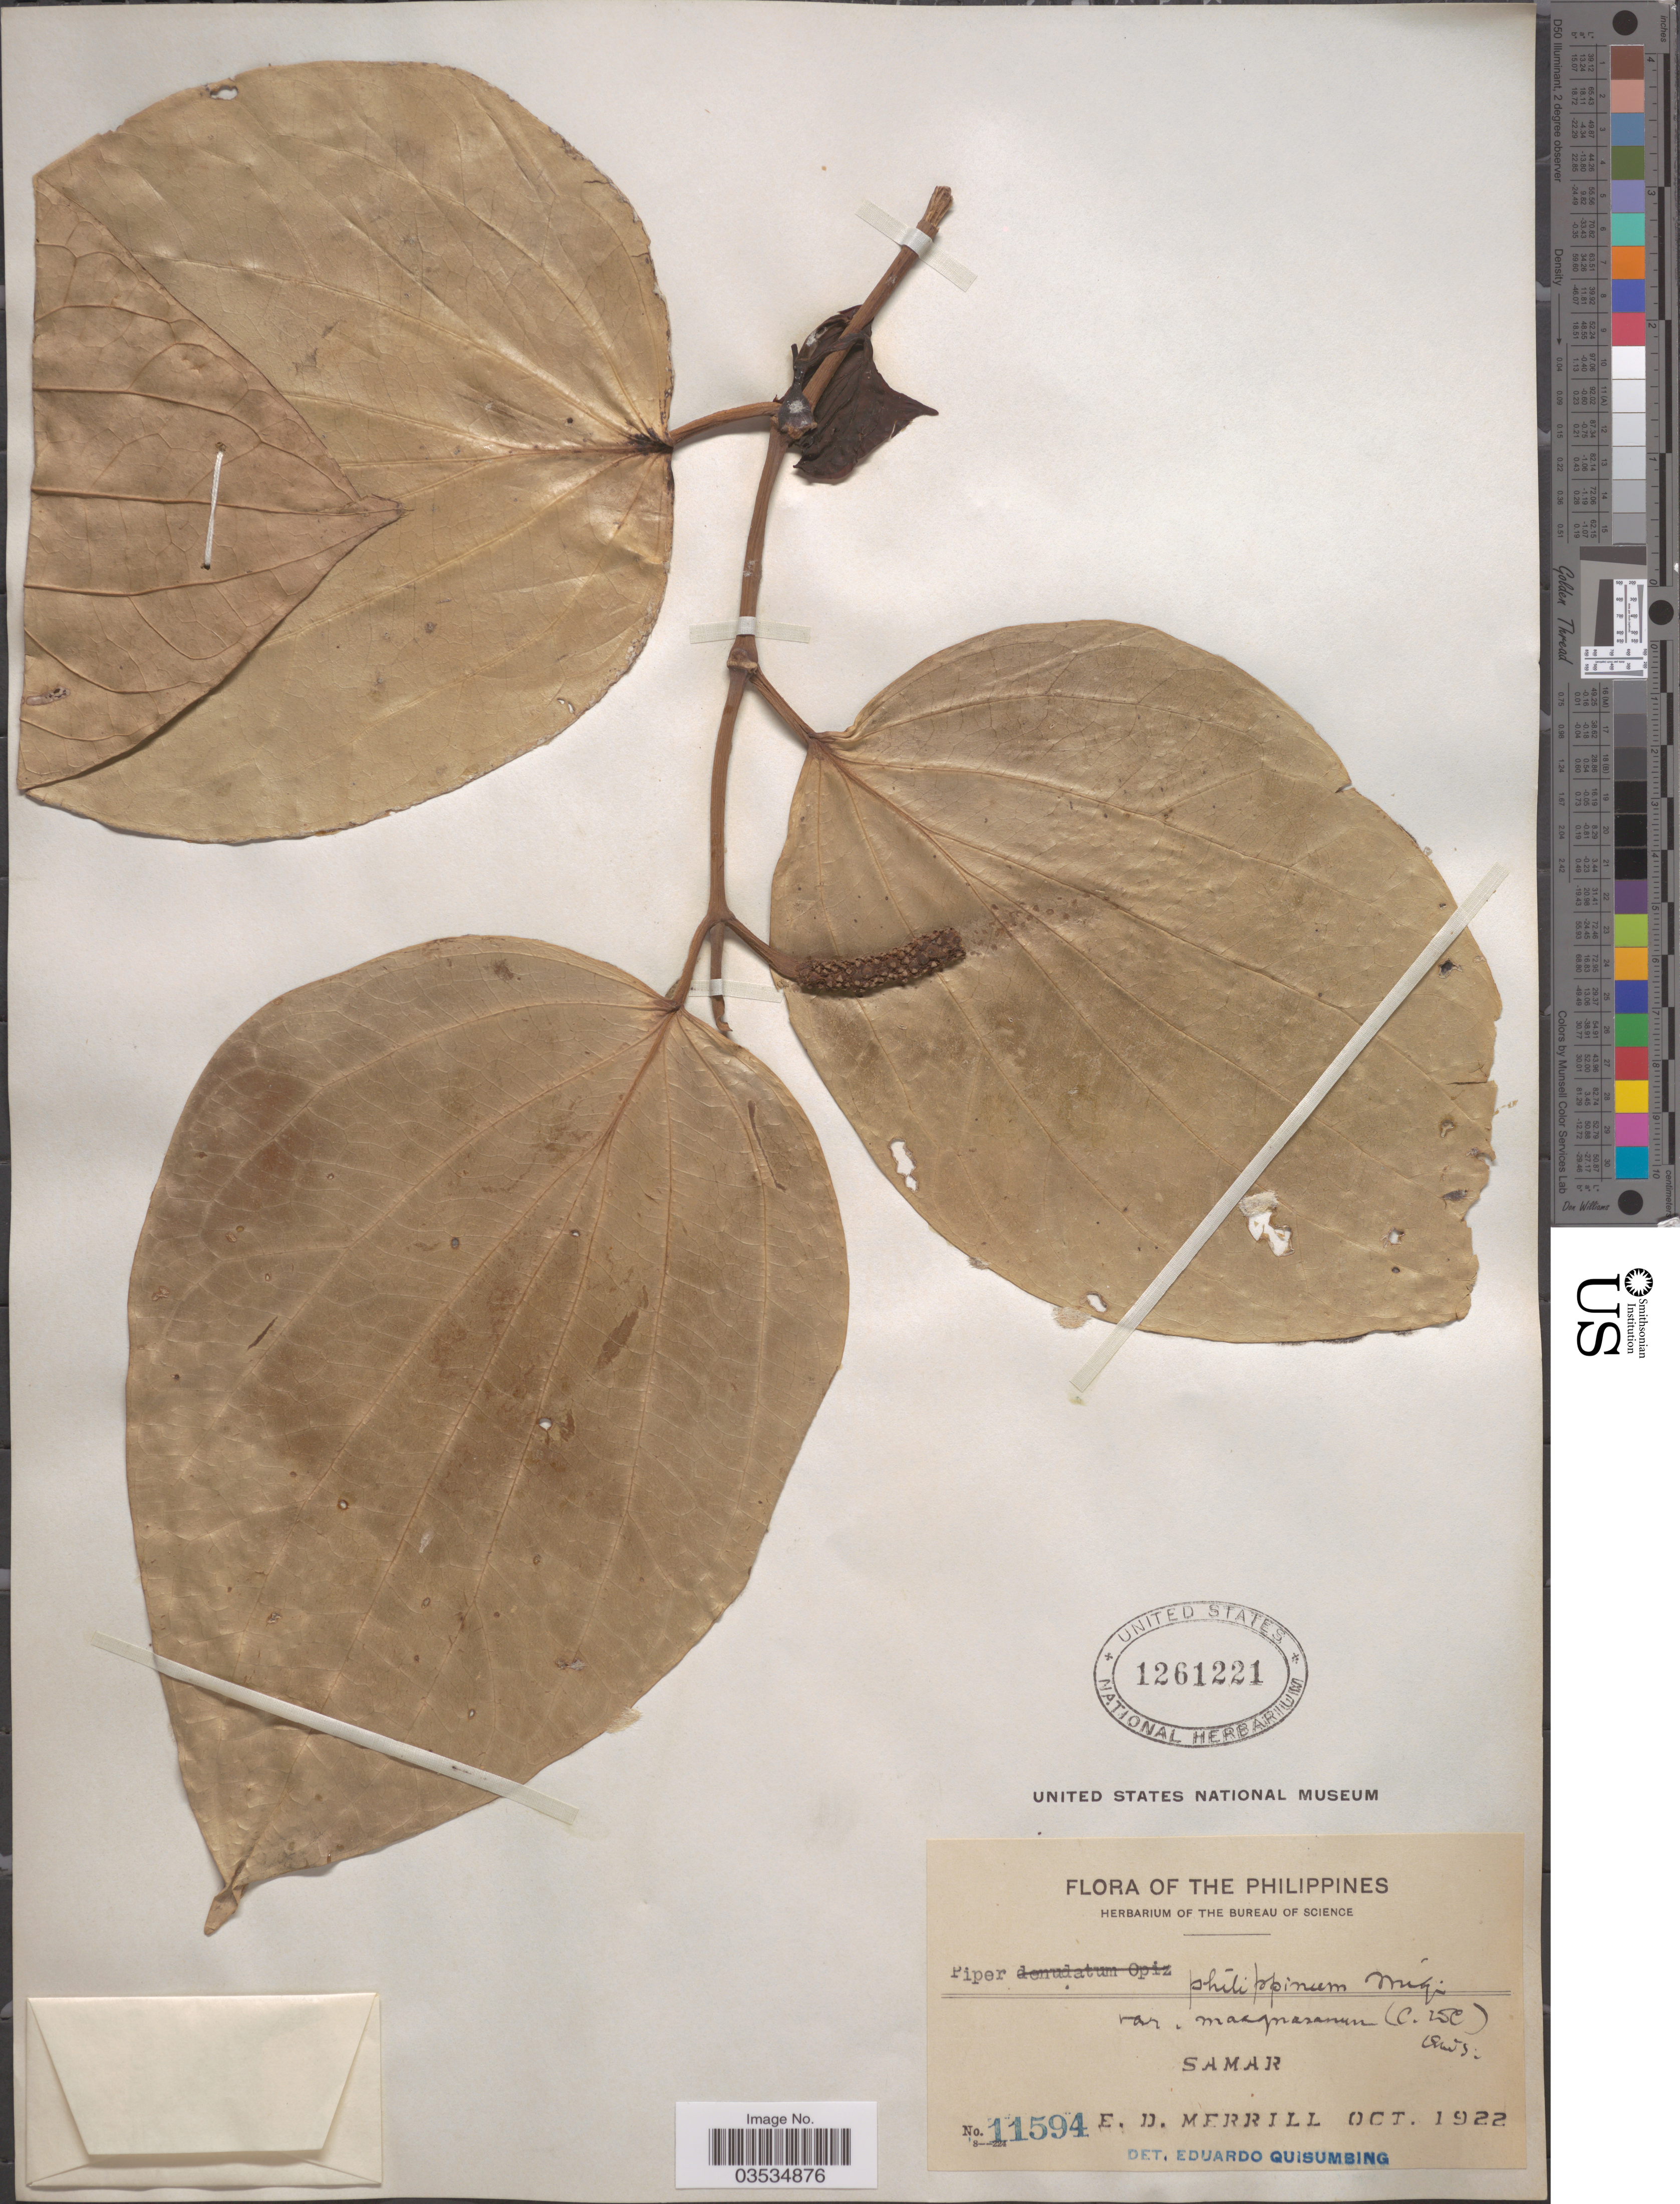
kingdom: Plantae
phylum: Tracheophyta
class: Magnoliopsida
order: Piperales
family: Piperaceae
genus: Piper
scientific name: Piper philippinum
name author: Miq.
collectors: E. D. Merrill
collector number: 11594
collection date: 1922-10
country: Philippines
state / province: Eastern Visayas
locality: Samar.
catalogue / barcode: US 1261221